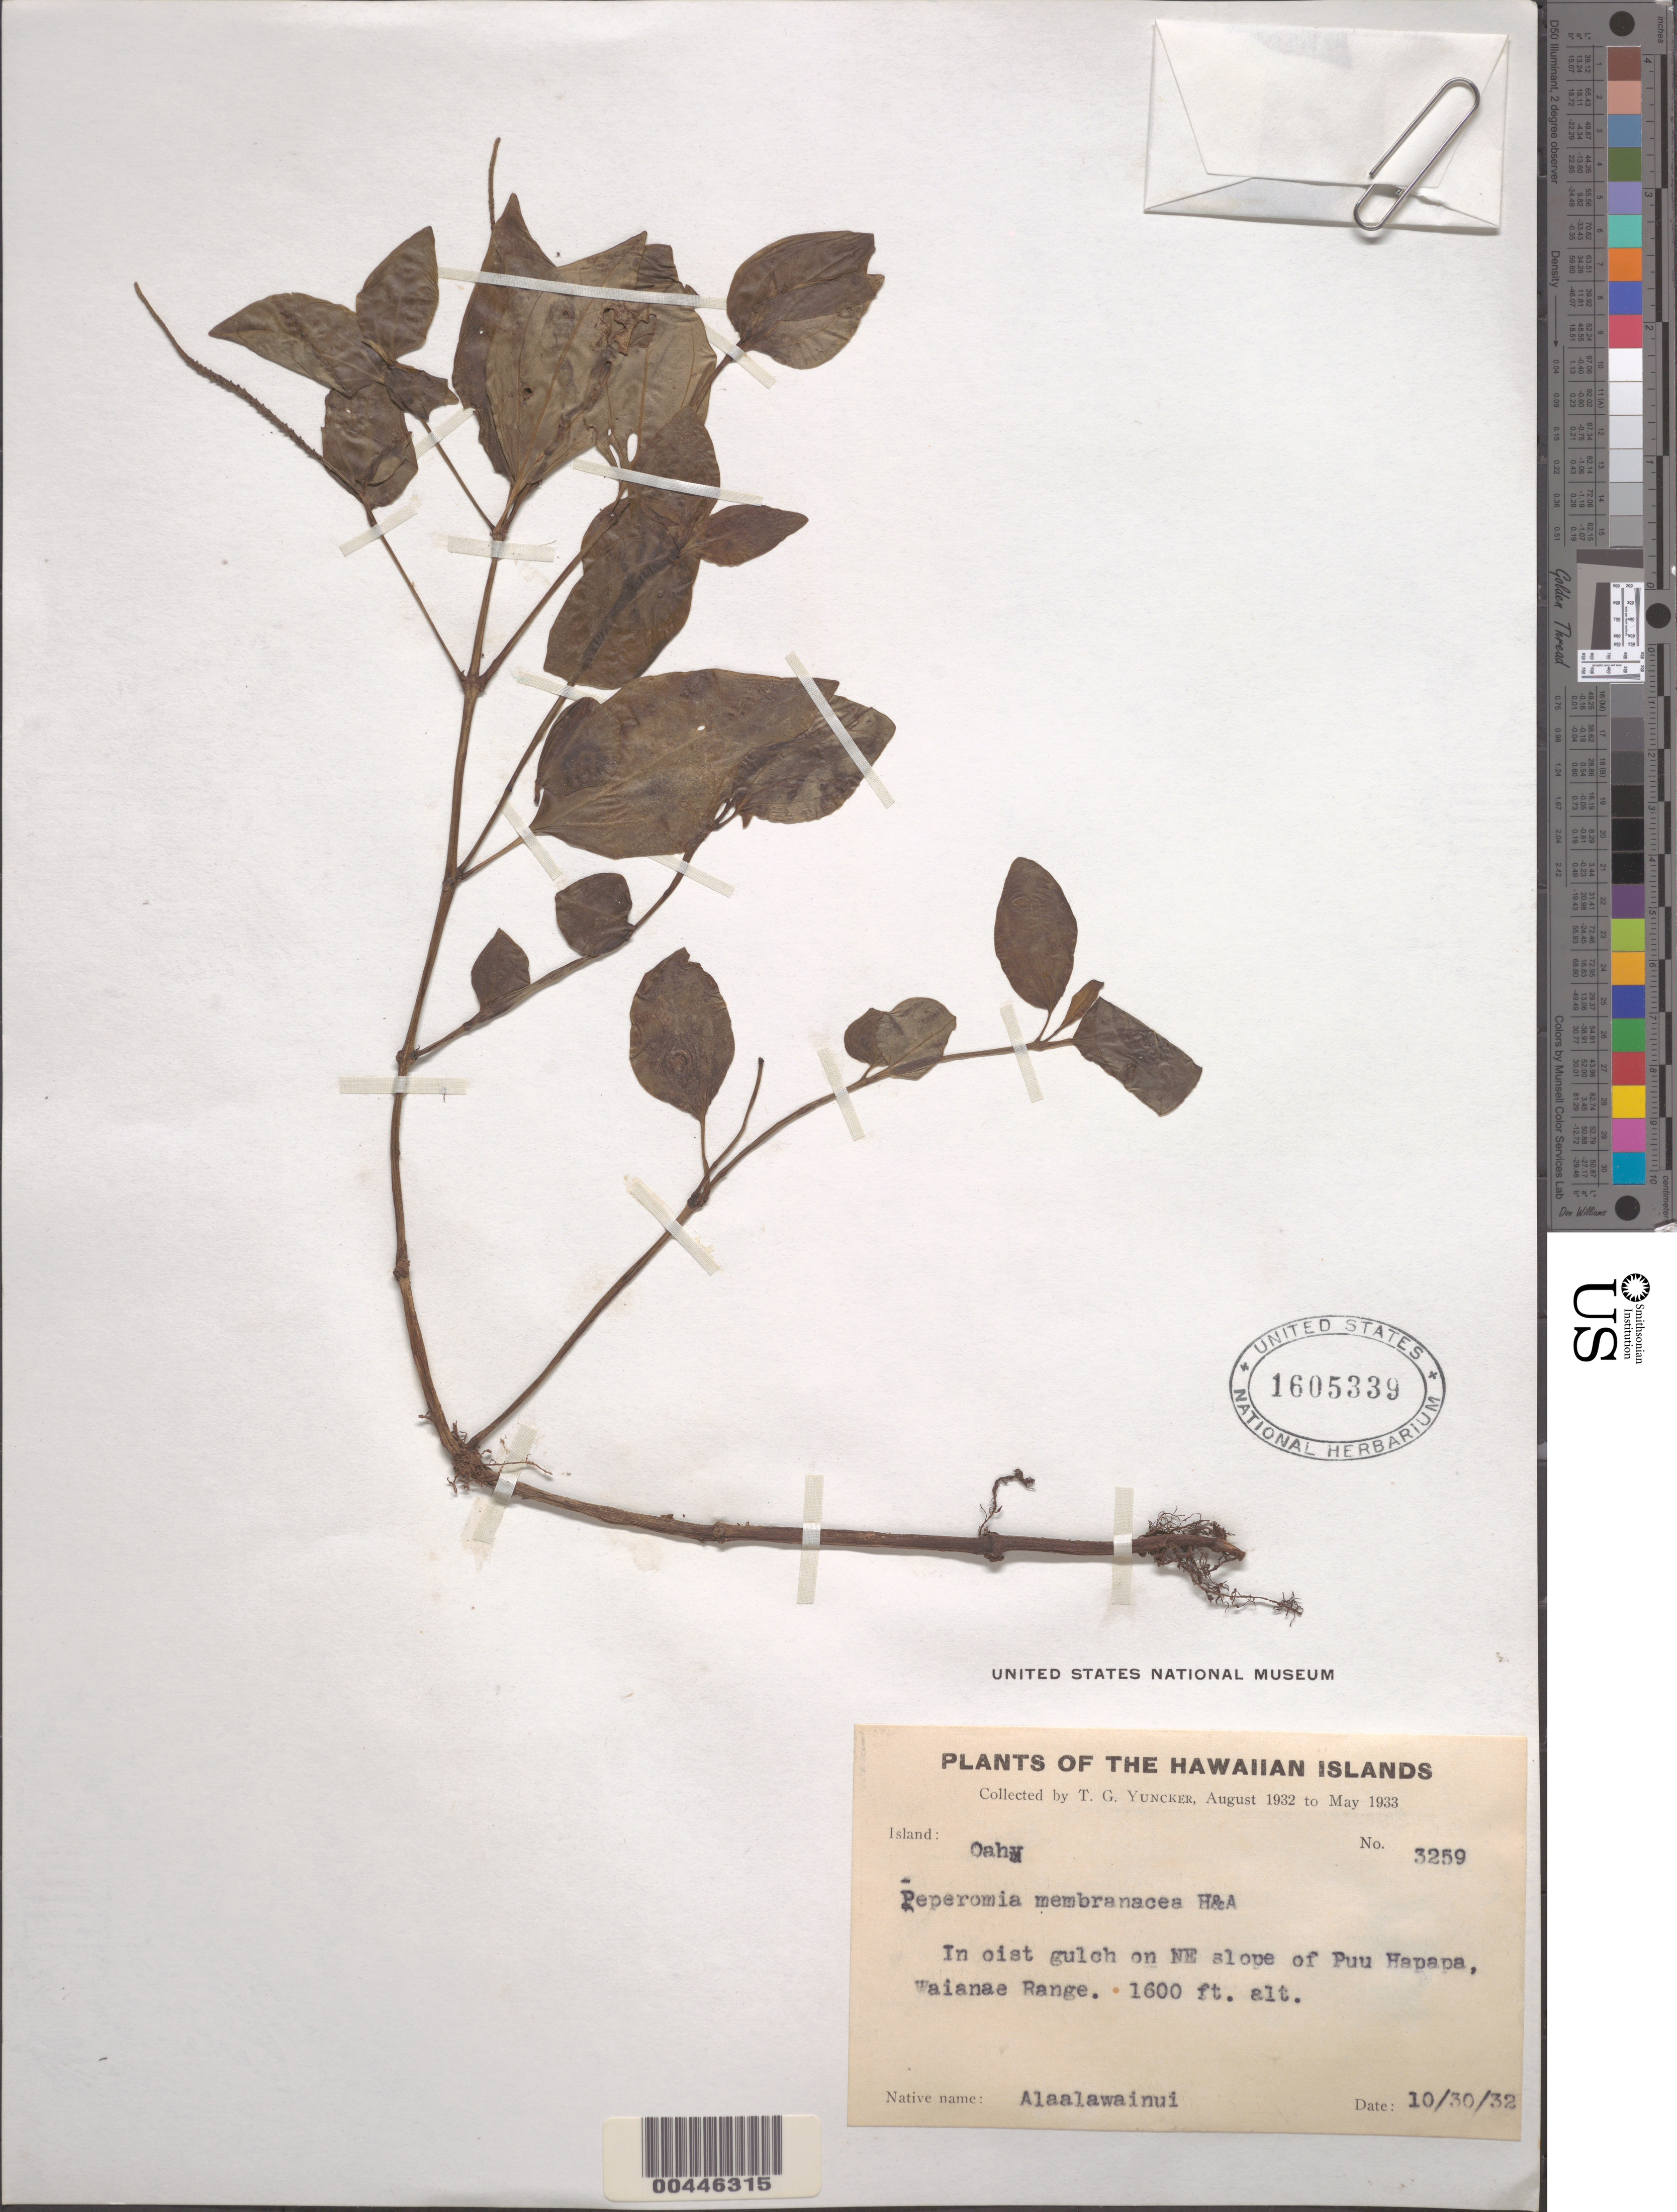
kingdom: Plantae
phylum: Tracheophyta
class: Magnoliopsida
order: Piperales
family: Piperaceae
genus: Peperomia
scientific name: Peperomia membranacea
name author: Hook. & Arn.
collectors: T. G. Yuncker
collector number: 3259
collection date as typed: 30 Oct 1932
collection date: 1932-10-30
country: United States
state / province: Hawaii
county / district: Honolulu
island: Oahu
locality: In gulch on NE slpe of Puu Hapapa, Waianae Range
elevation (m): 488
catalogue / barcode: US 1605339